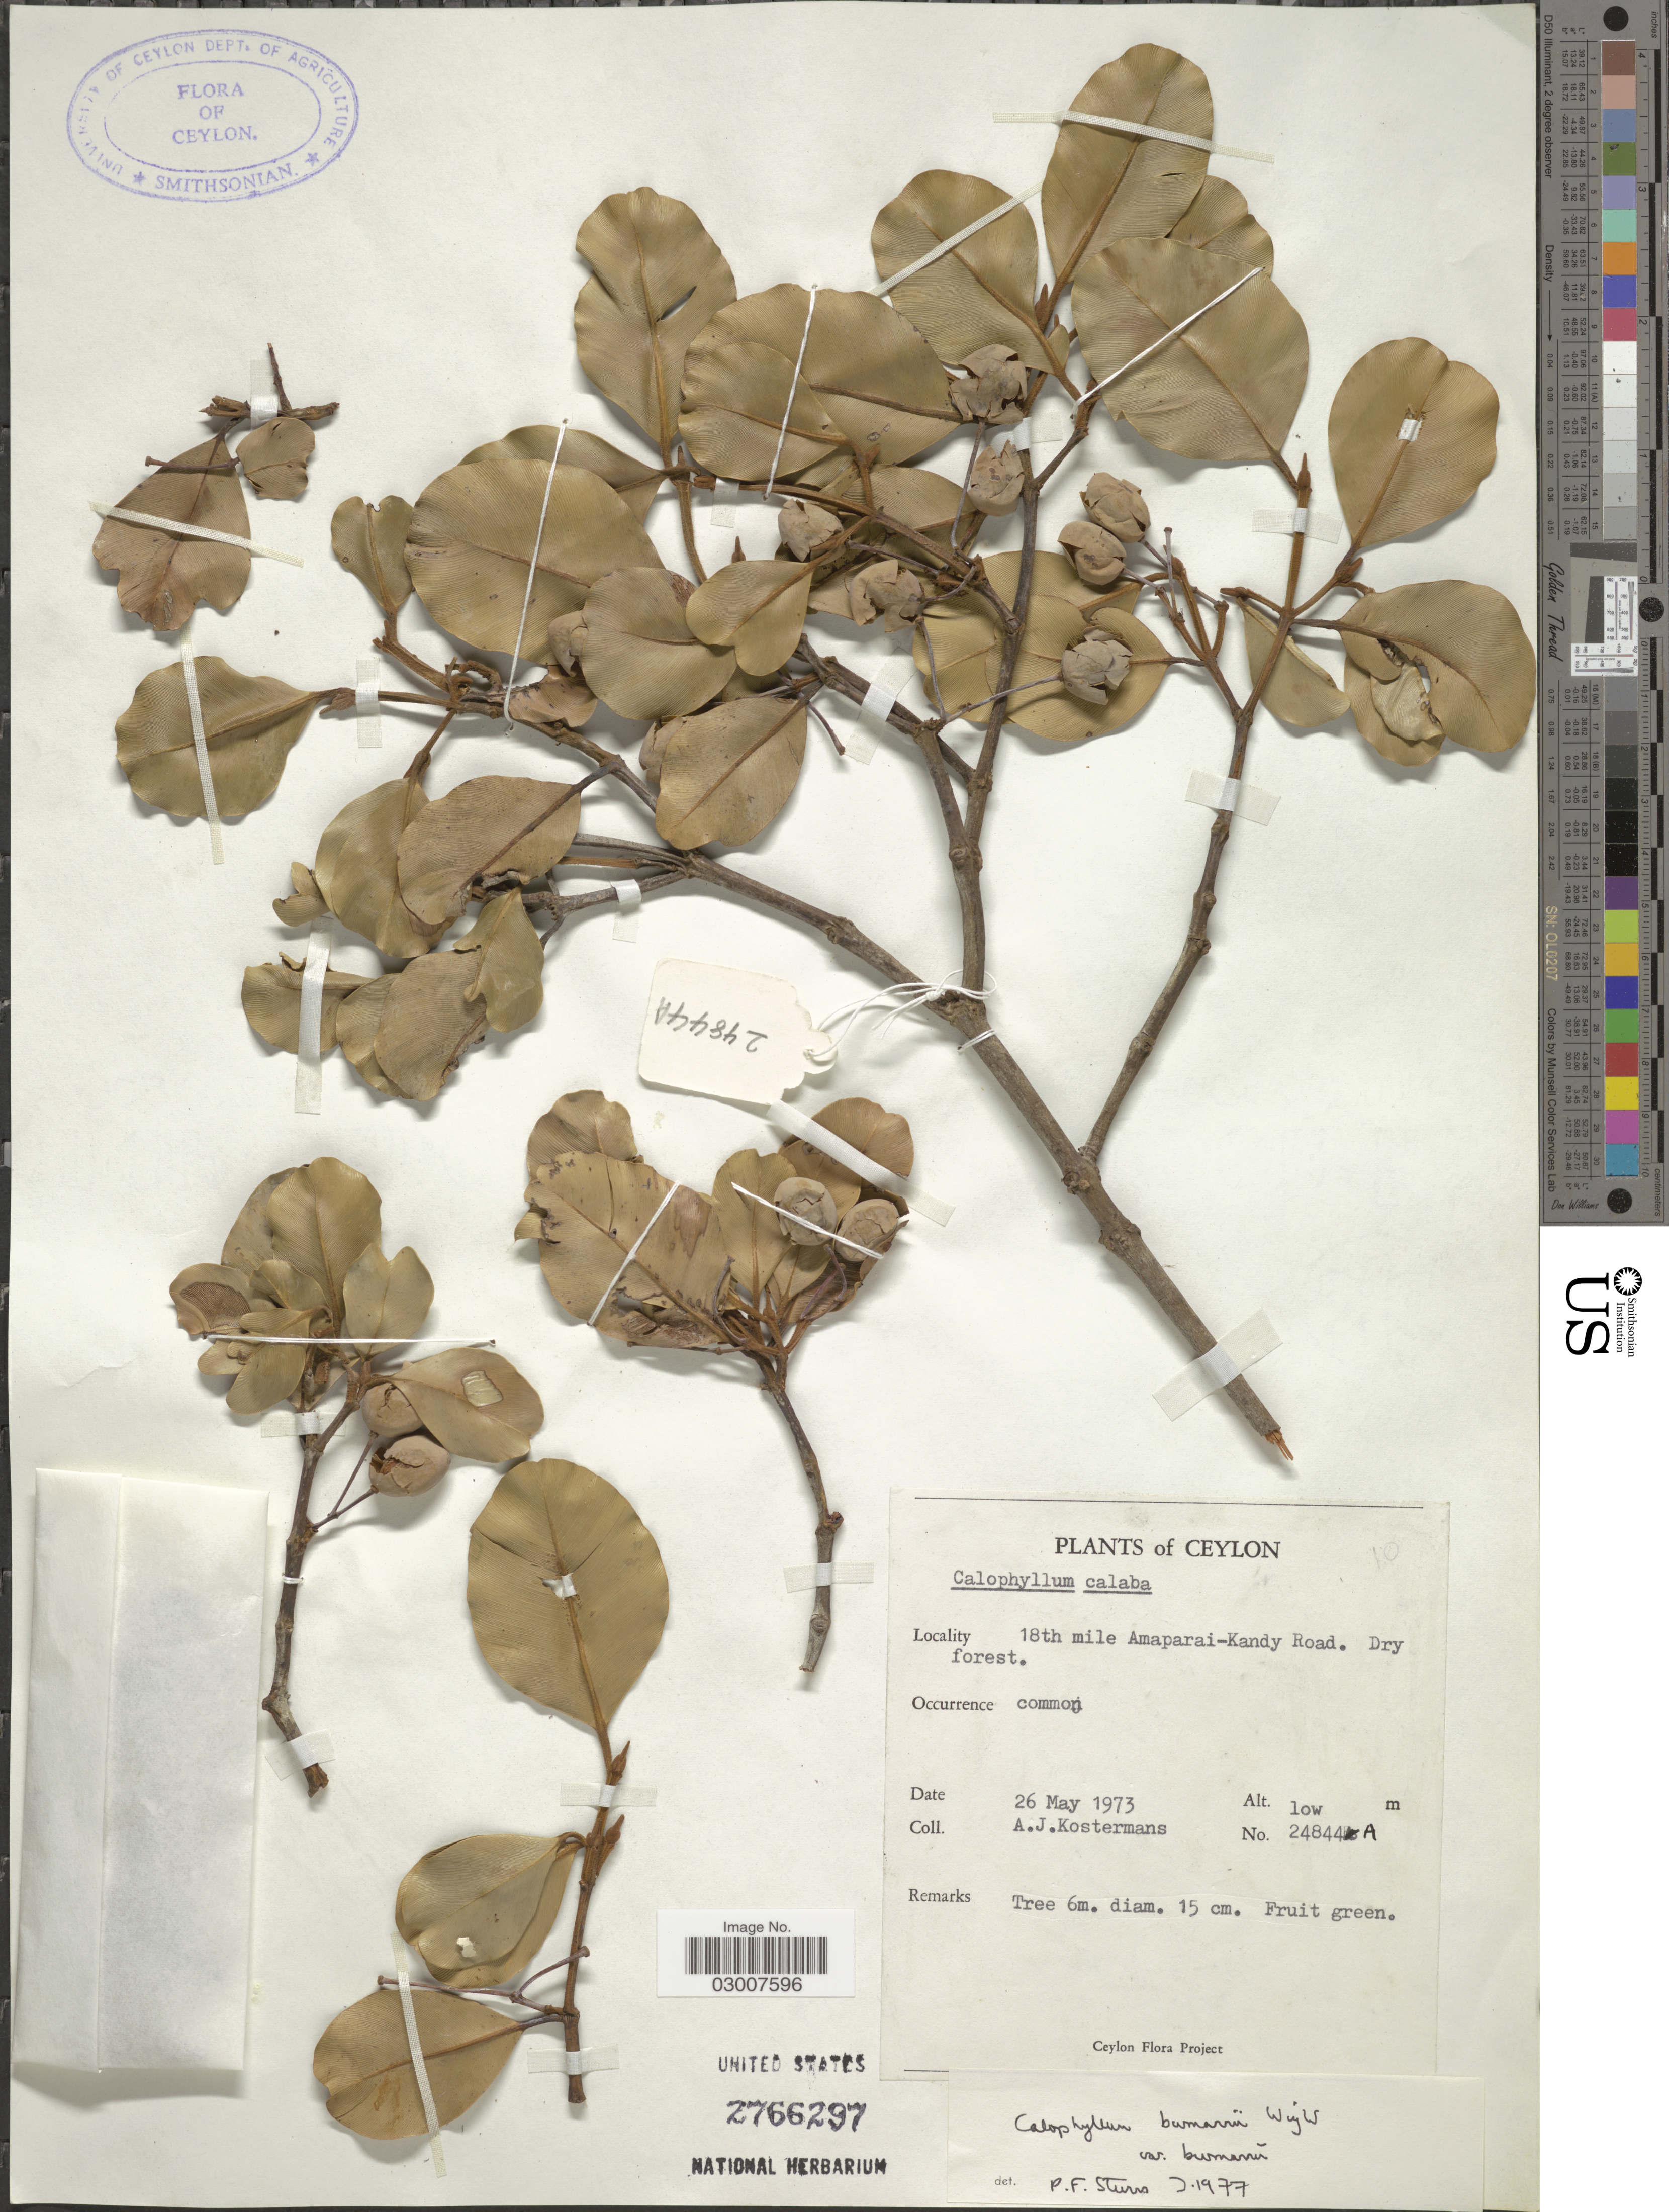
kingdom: Plantae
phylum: Tracheophyta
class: Magnoliopsida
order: Malpighiales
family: Calophyllaceae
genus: Calophyllum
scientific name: Calophyllum calaba var. calaba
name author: L.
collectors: A. J. G. Kostermans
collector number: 24844A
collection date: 1973-05-26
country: Sri Lanka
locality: Ceylon. 18th mile Amaparai-Kandy Road.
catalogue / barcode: US 2766297